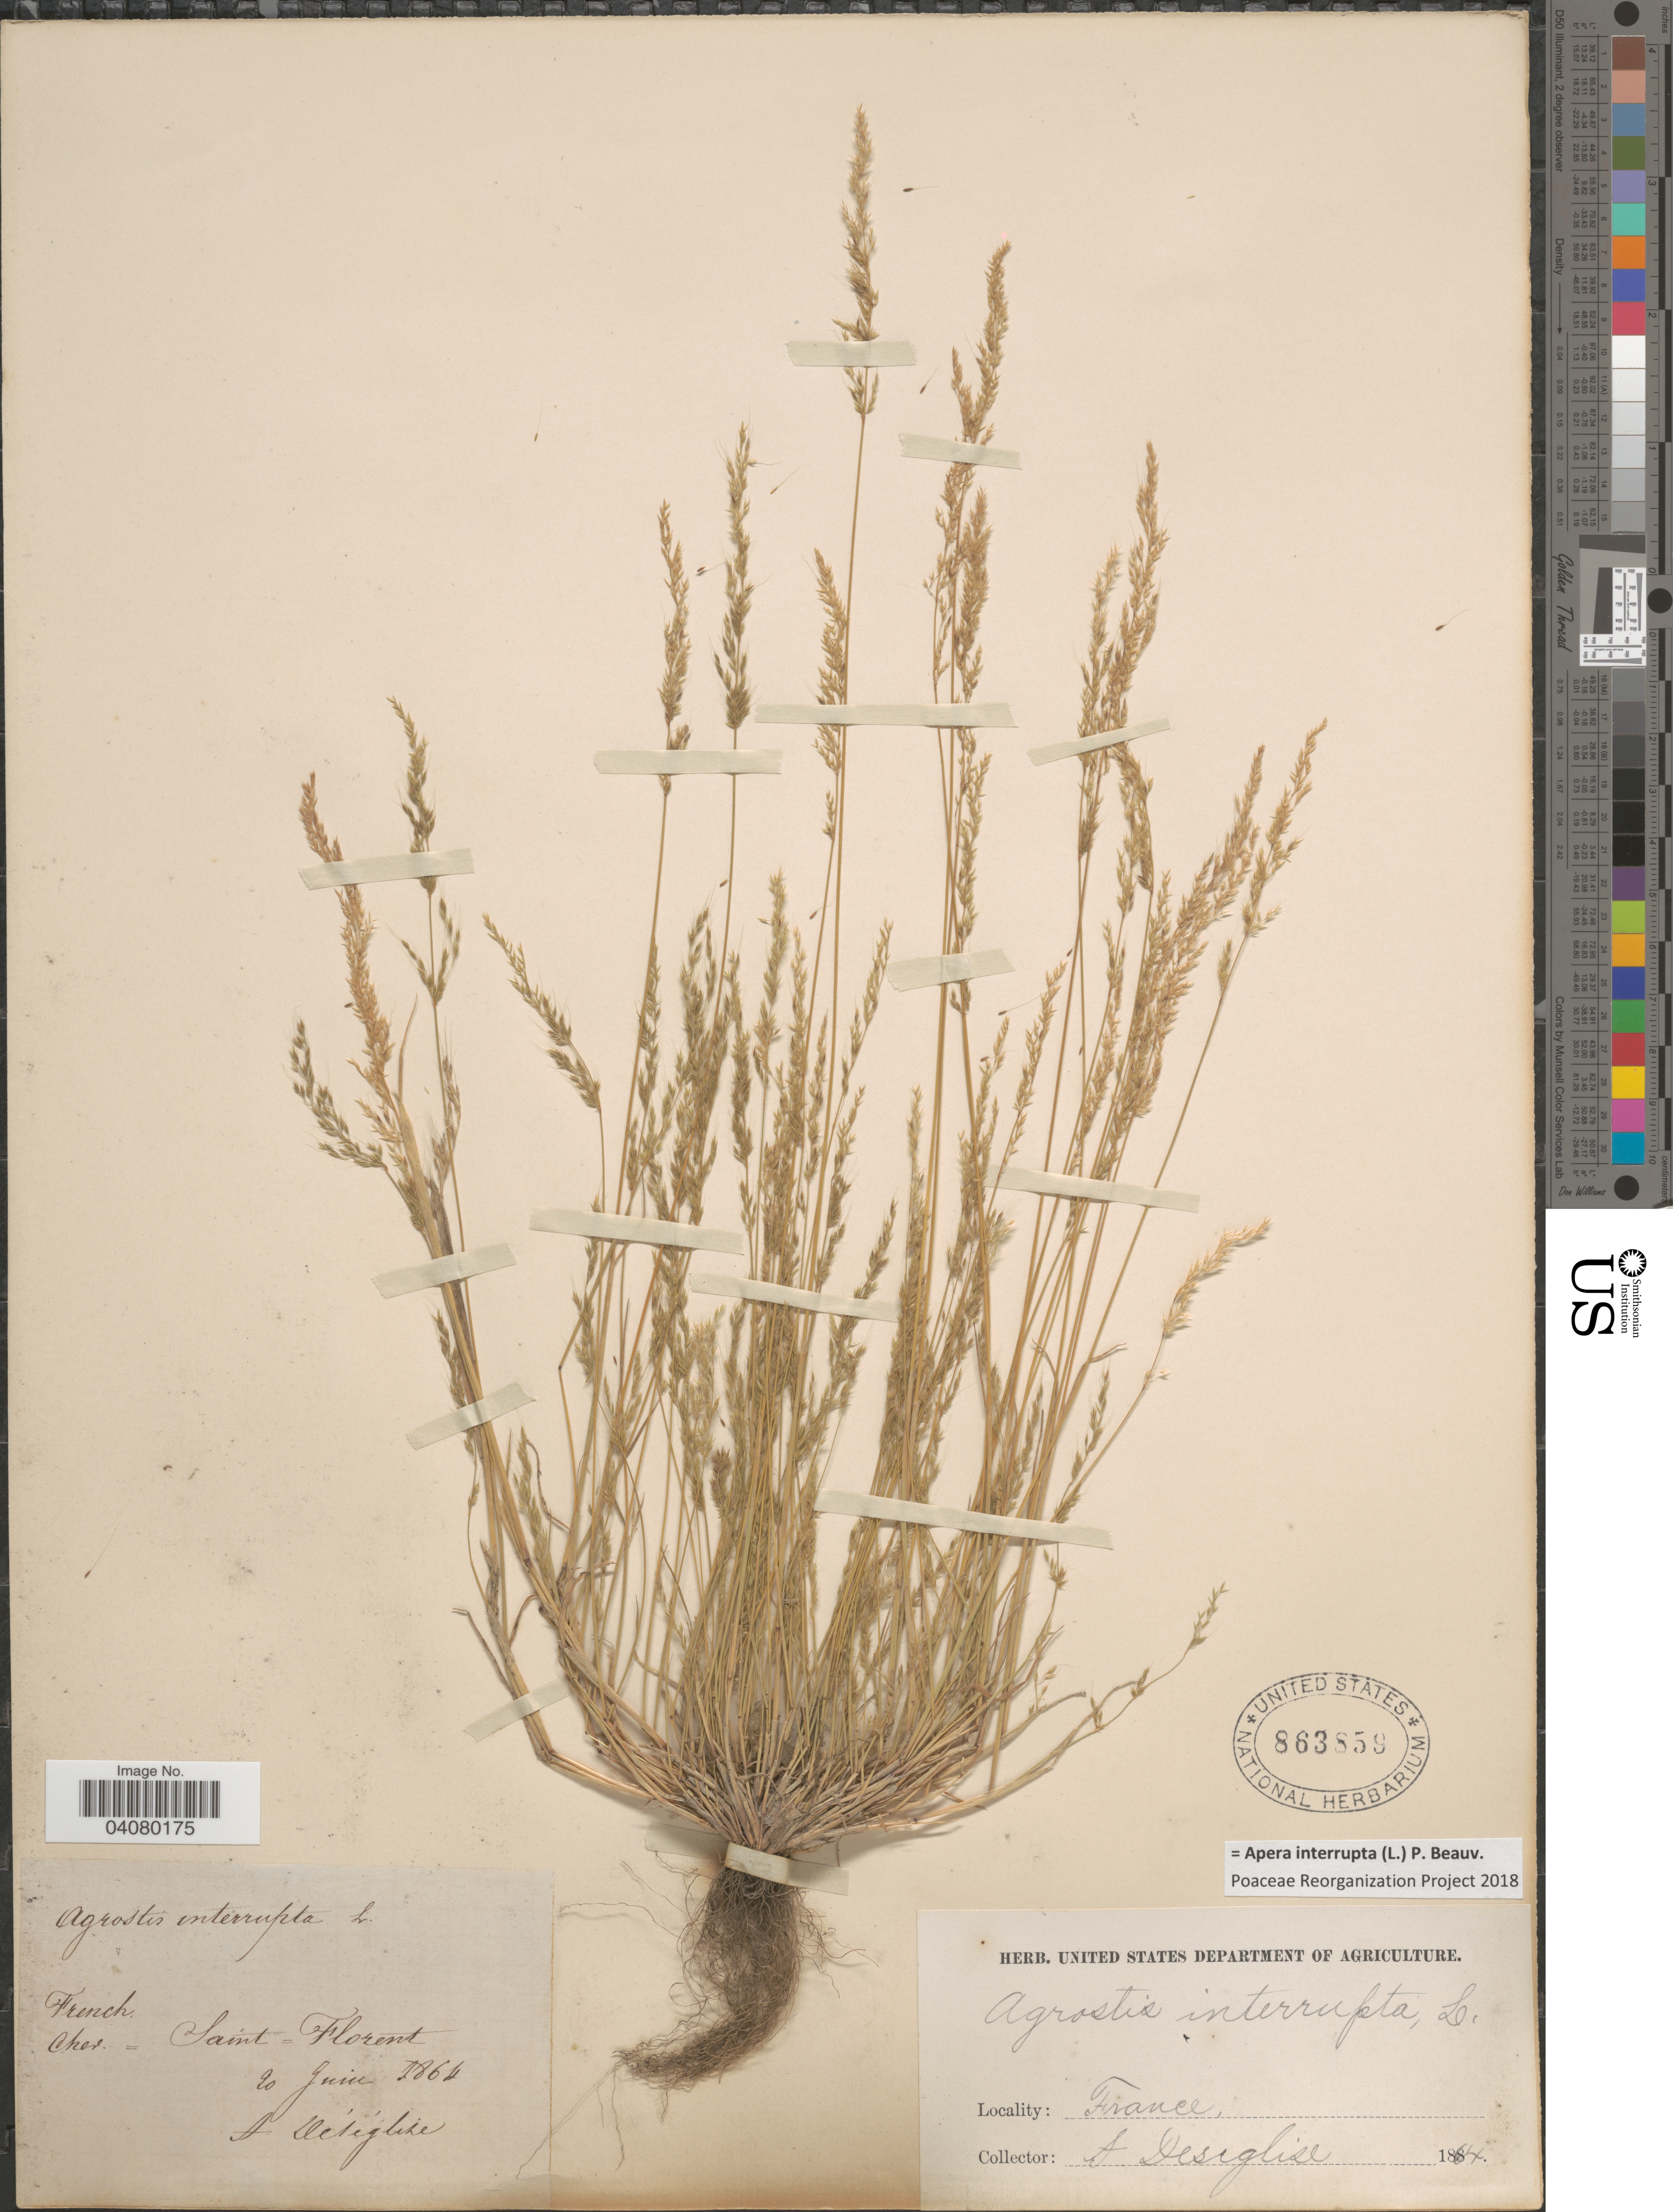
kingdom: Plantae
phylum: Tracheophyta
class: Liliopsida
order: Poales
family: Poaceae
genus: Apera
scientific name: Apera interrupta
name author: (L.) P. Beauv.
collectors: A. Deseglise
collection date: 1864-06-20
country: France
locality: Cher. = Saint = Florent.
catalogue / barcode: US 863859